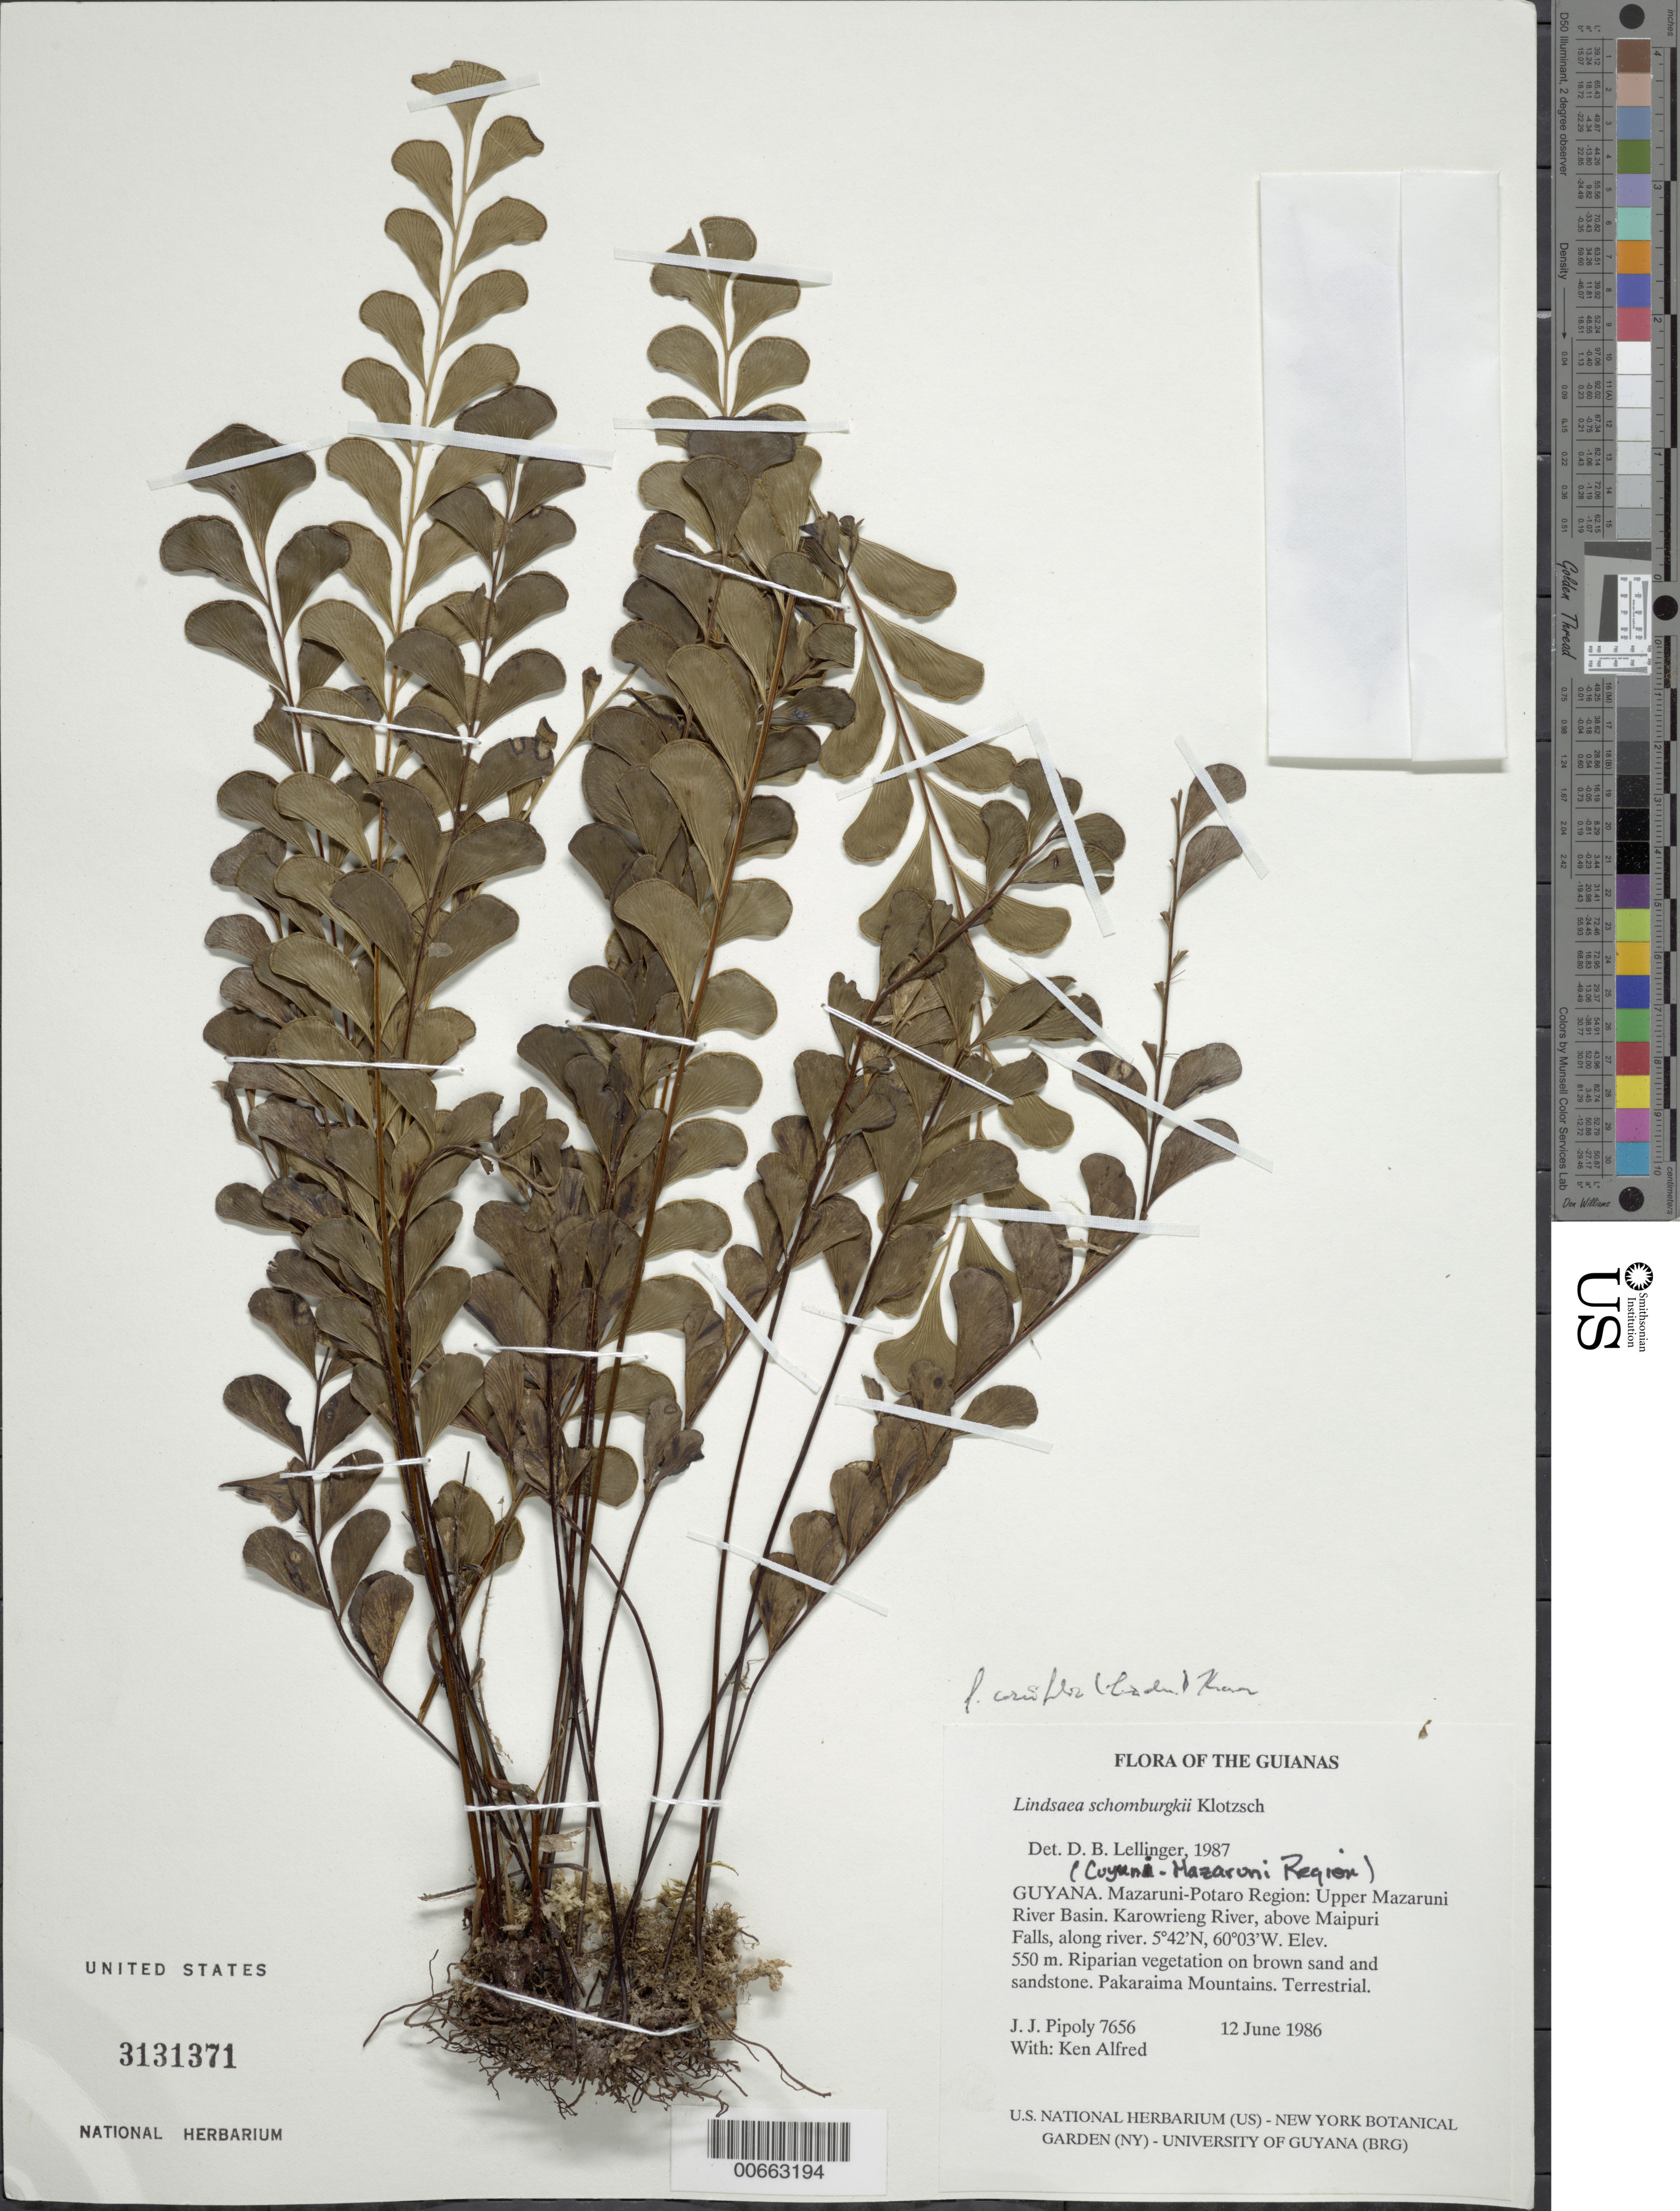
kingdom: Plantae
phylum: Tracheophyta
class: Polypodiopsida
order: Polypodiales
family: Lindsaeaceae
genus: Lindsaea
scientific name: Lindsaea schomburgkii f. corifolia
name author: (Lindm.) K.U. Kramer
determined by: Lellinger, David B., (BOT), Smithsonian Institution - National Museum of Natural History (UNITED STATES)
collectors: J. J. Pipoly & K. Alfred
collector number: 7656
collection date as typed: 12 June 1986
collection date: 1986-06-12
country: Guyana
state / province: Cuyuni-Mazaruni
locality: Pakaraima Mts. Upper Mazaruni River Basin. Karowrieng River, above Maipuri Falls along river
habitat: Riparian vegetation on brown sand and sandstone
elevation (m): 550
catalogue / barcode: US 3131371